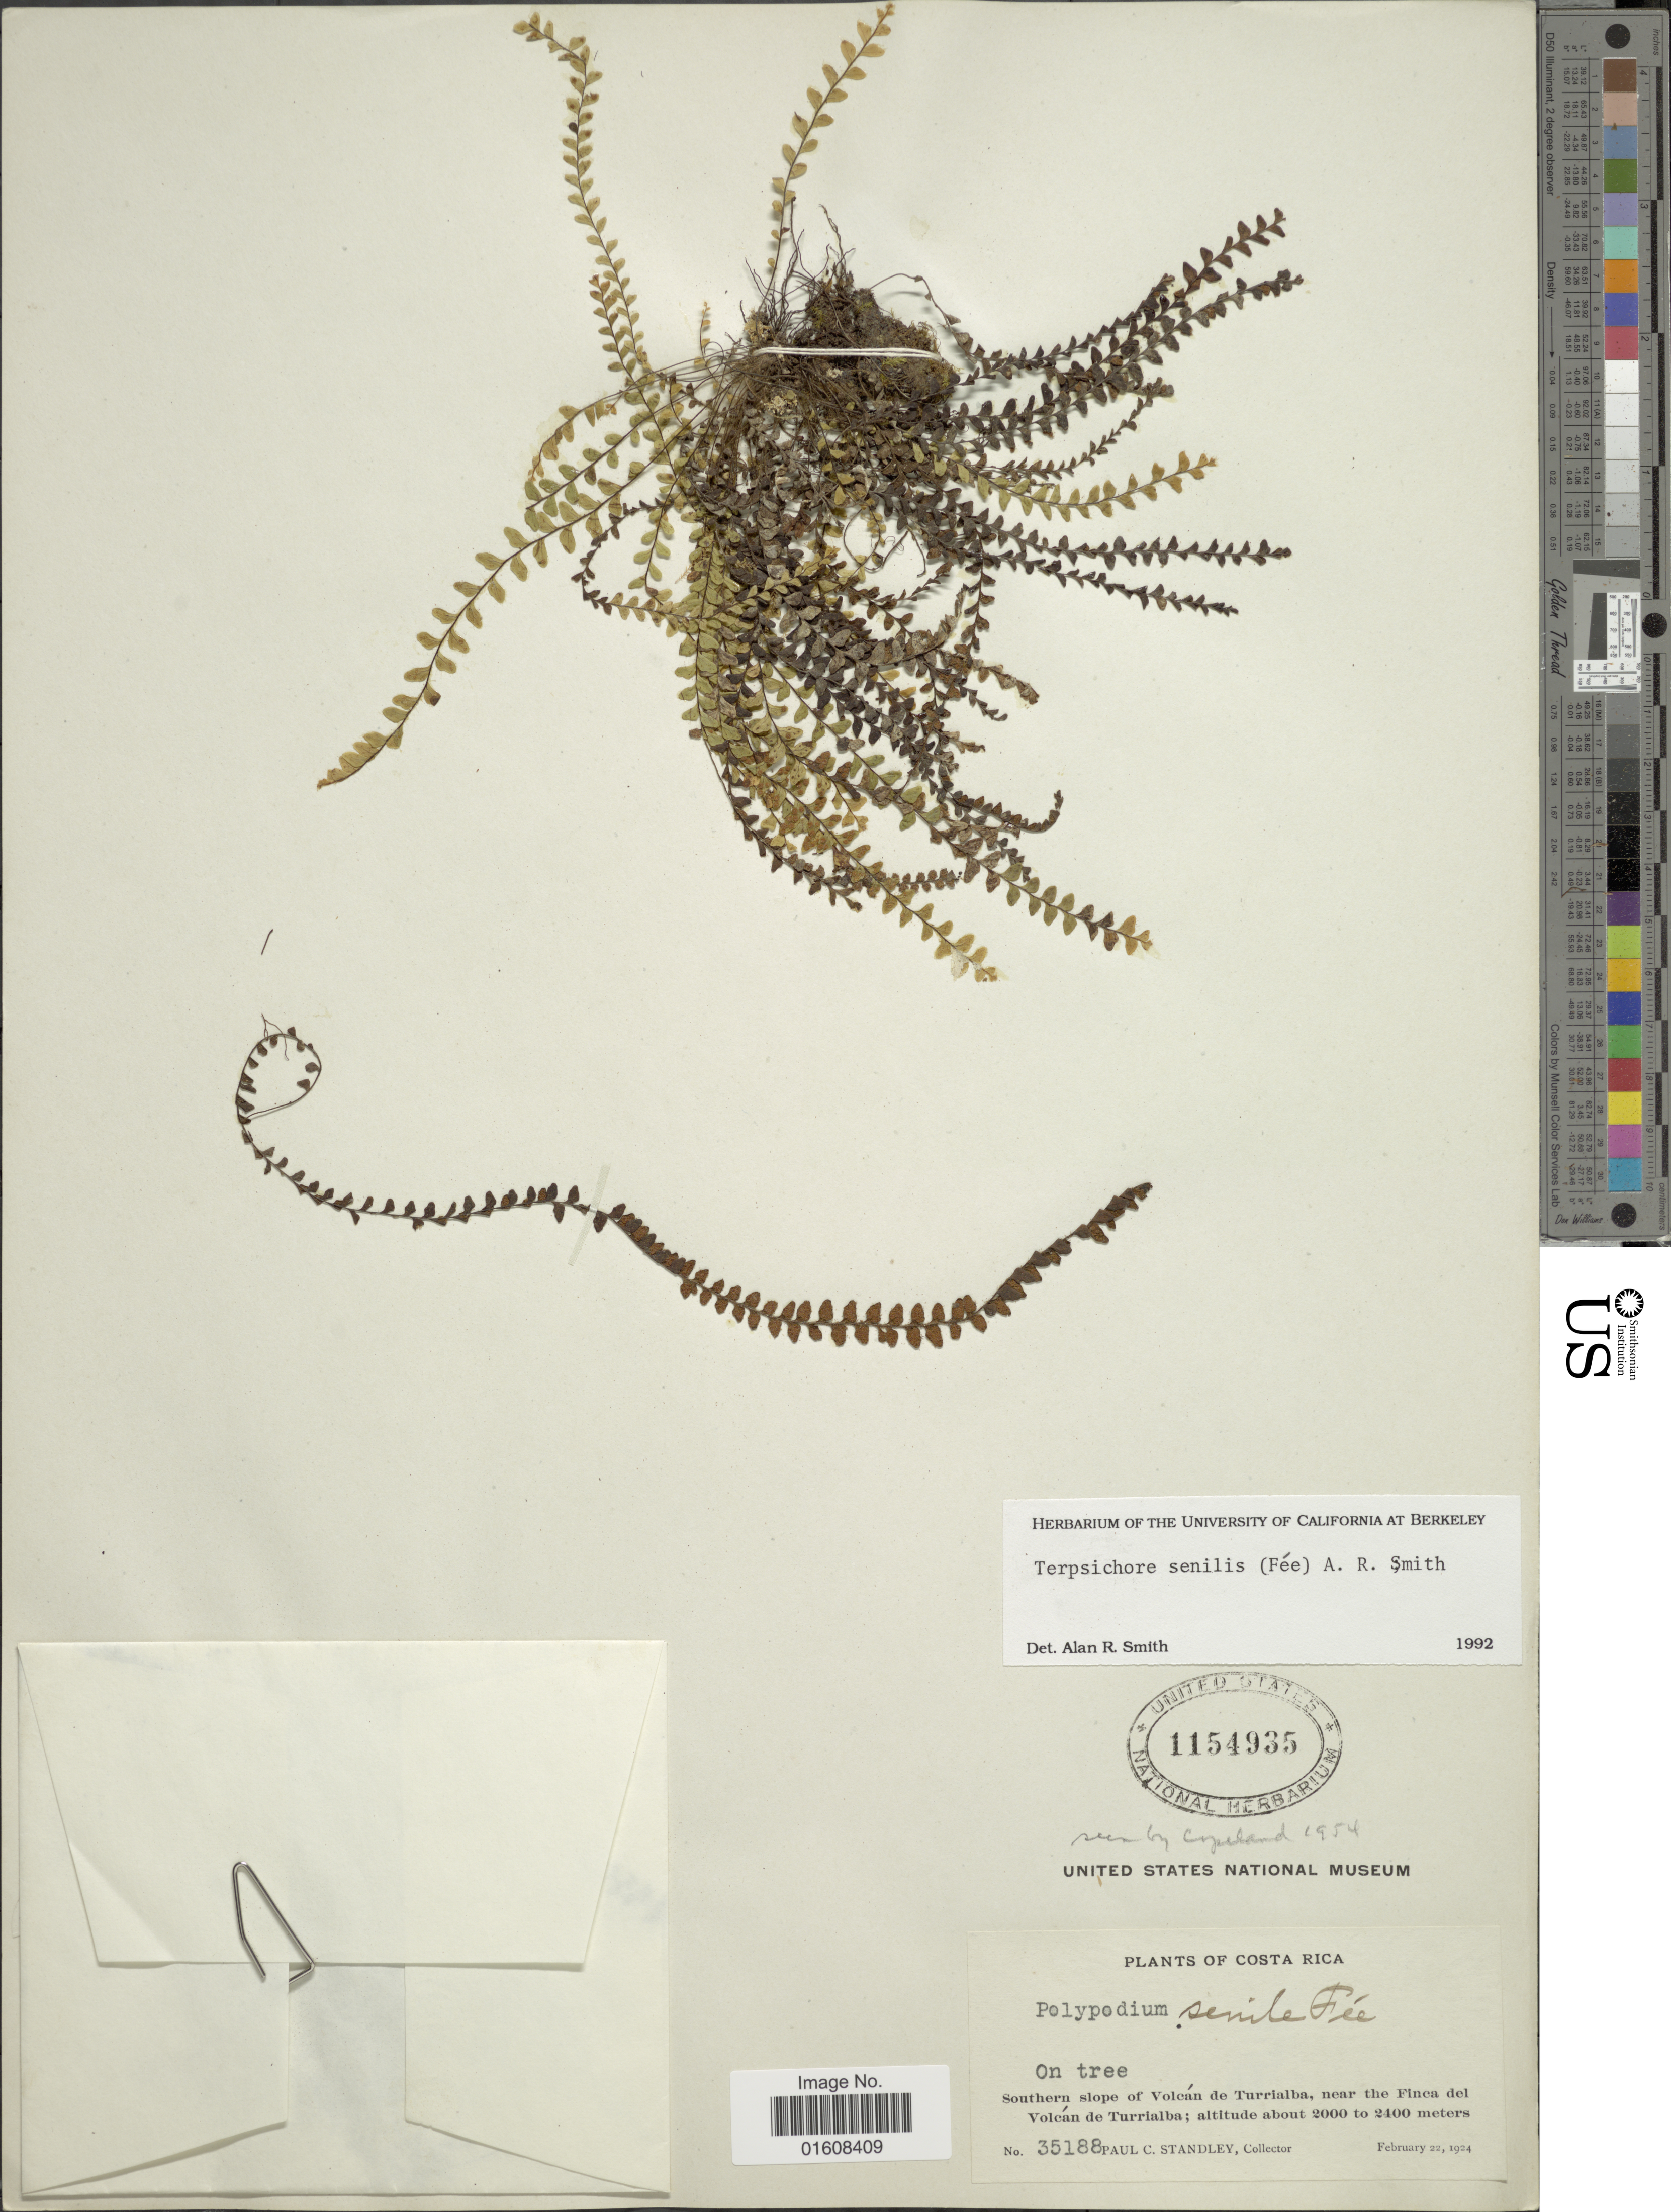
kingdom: Plantae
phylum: Tracheophyta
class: Polypodiopsida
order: Polypodiales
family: Polypodiaceae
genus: Alansmia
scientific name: Alansmia senilis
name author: (Fée) Moguel & M. Kessler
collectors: P. C. Standley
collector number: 35188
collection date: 1924-02-22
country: Costa Rica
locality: Southern slope of Volcán de Turrialba, near the Finca del Volcán de Turrialba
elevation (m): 2000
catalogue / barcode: US 1154935